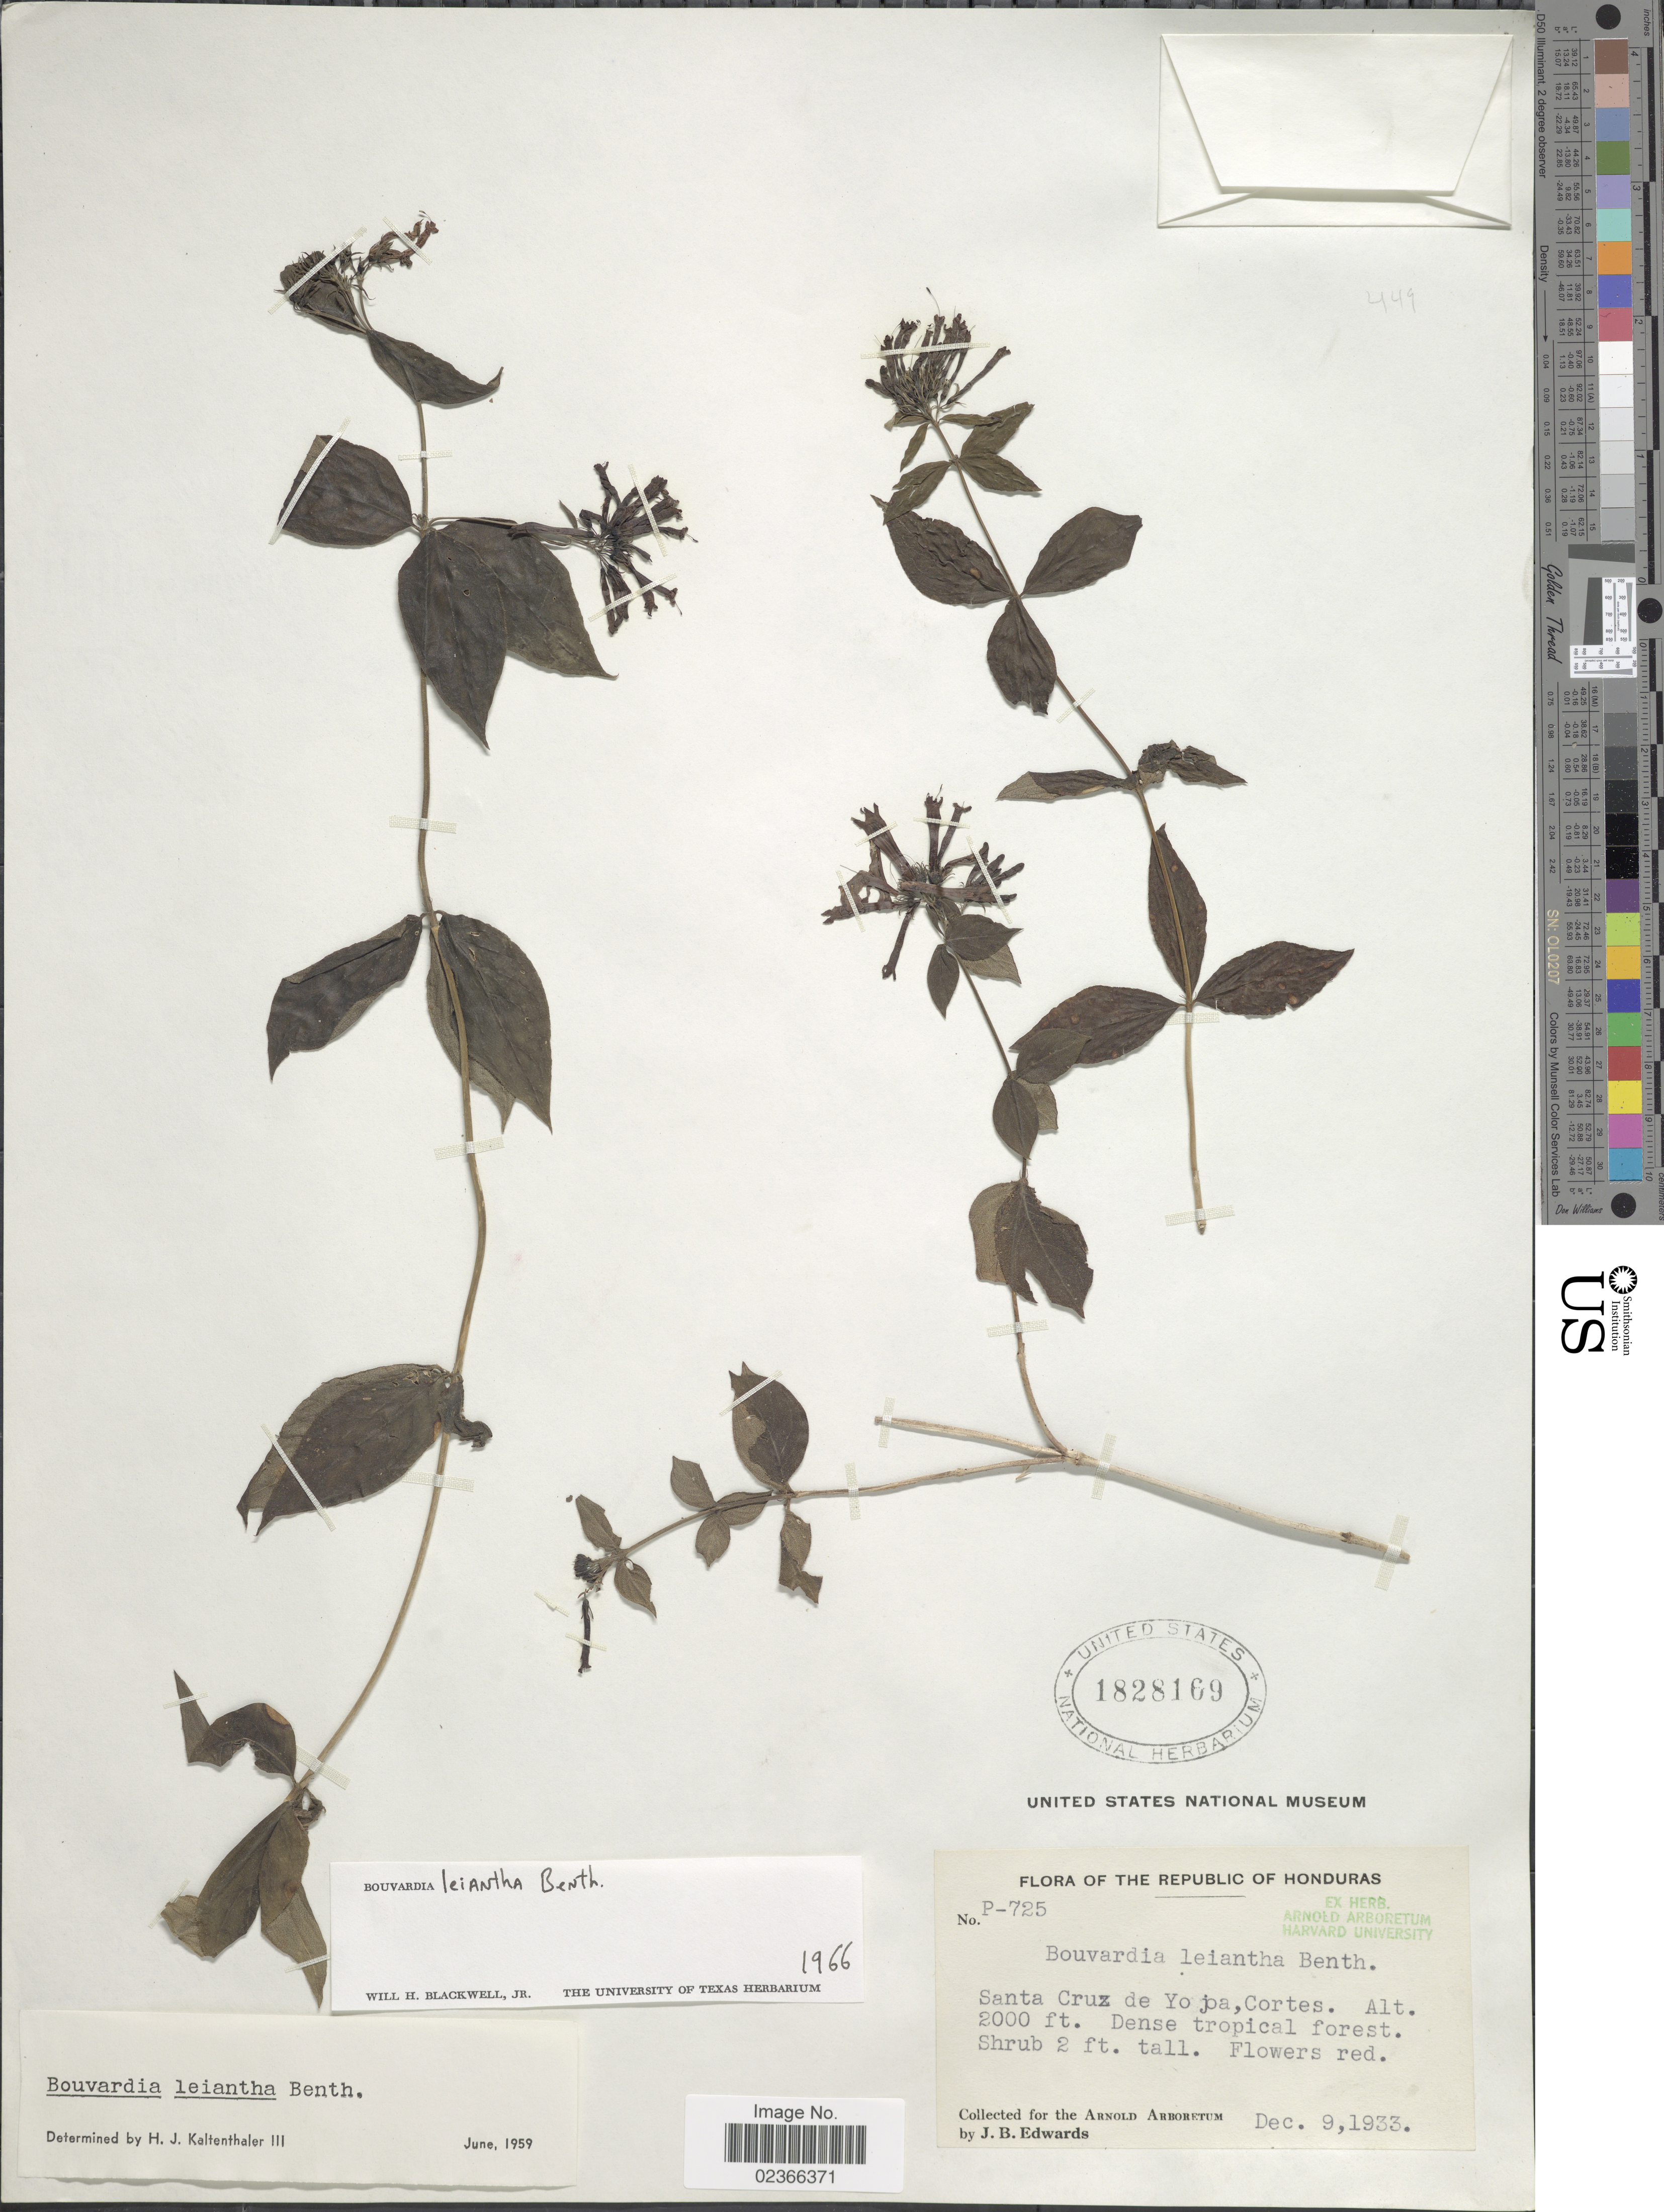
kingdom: Plantae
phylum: Tracheophyta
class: Magnoliopsida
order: Gentianales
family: Rubiaceae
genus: Bouvardia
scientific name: Bouvardia leiantha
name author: Benth.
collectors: J. B. Edwards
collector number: P725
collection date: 1933-12-09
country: Honduras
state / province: Cortés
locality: Santa Cruz de Yojoa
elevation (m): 610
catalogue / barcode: US 1828169